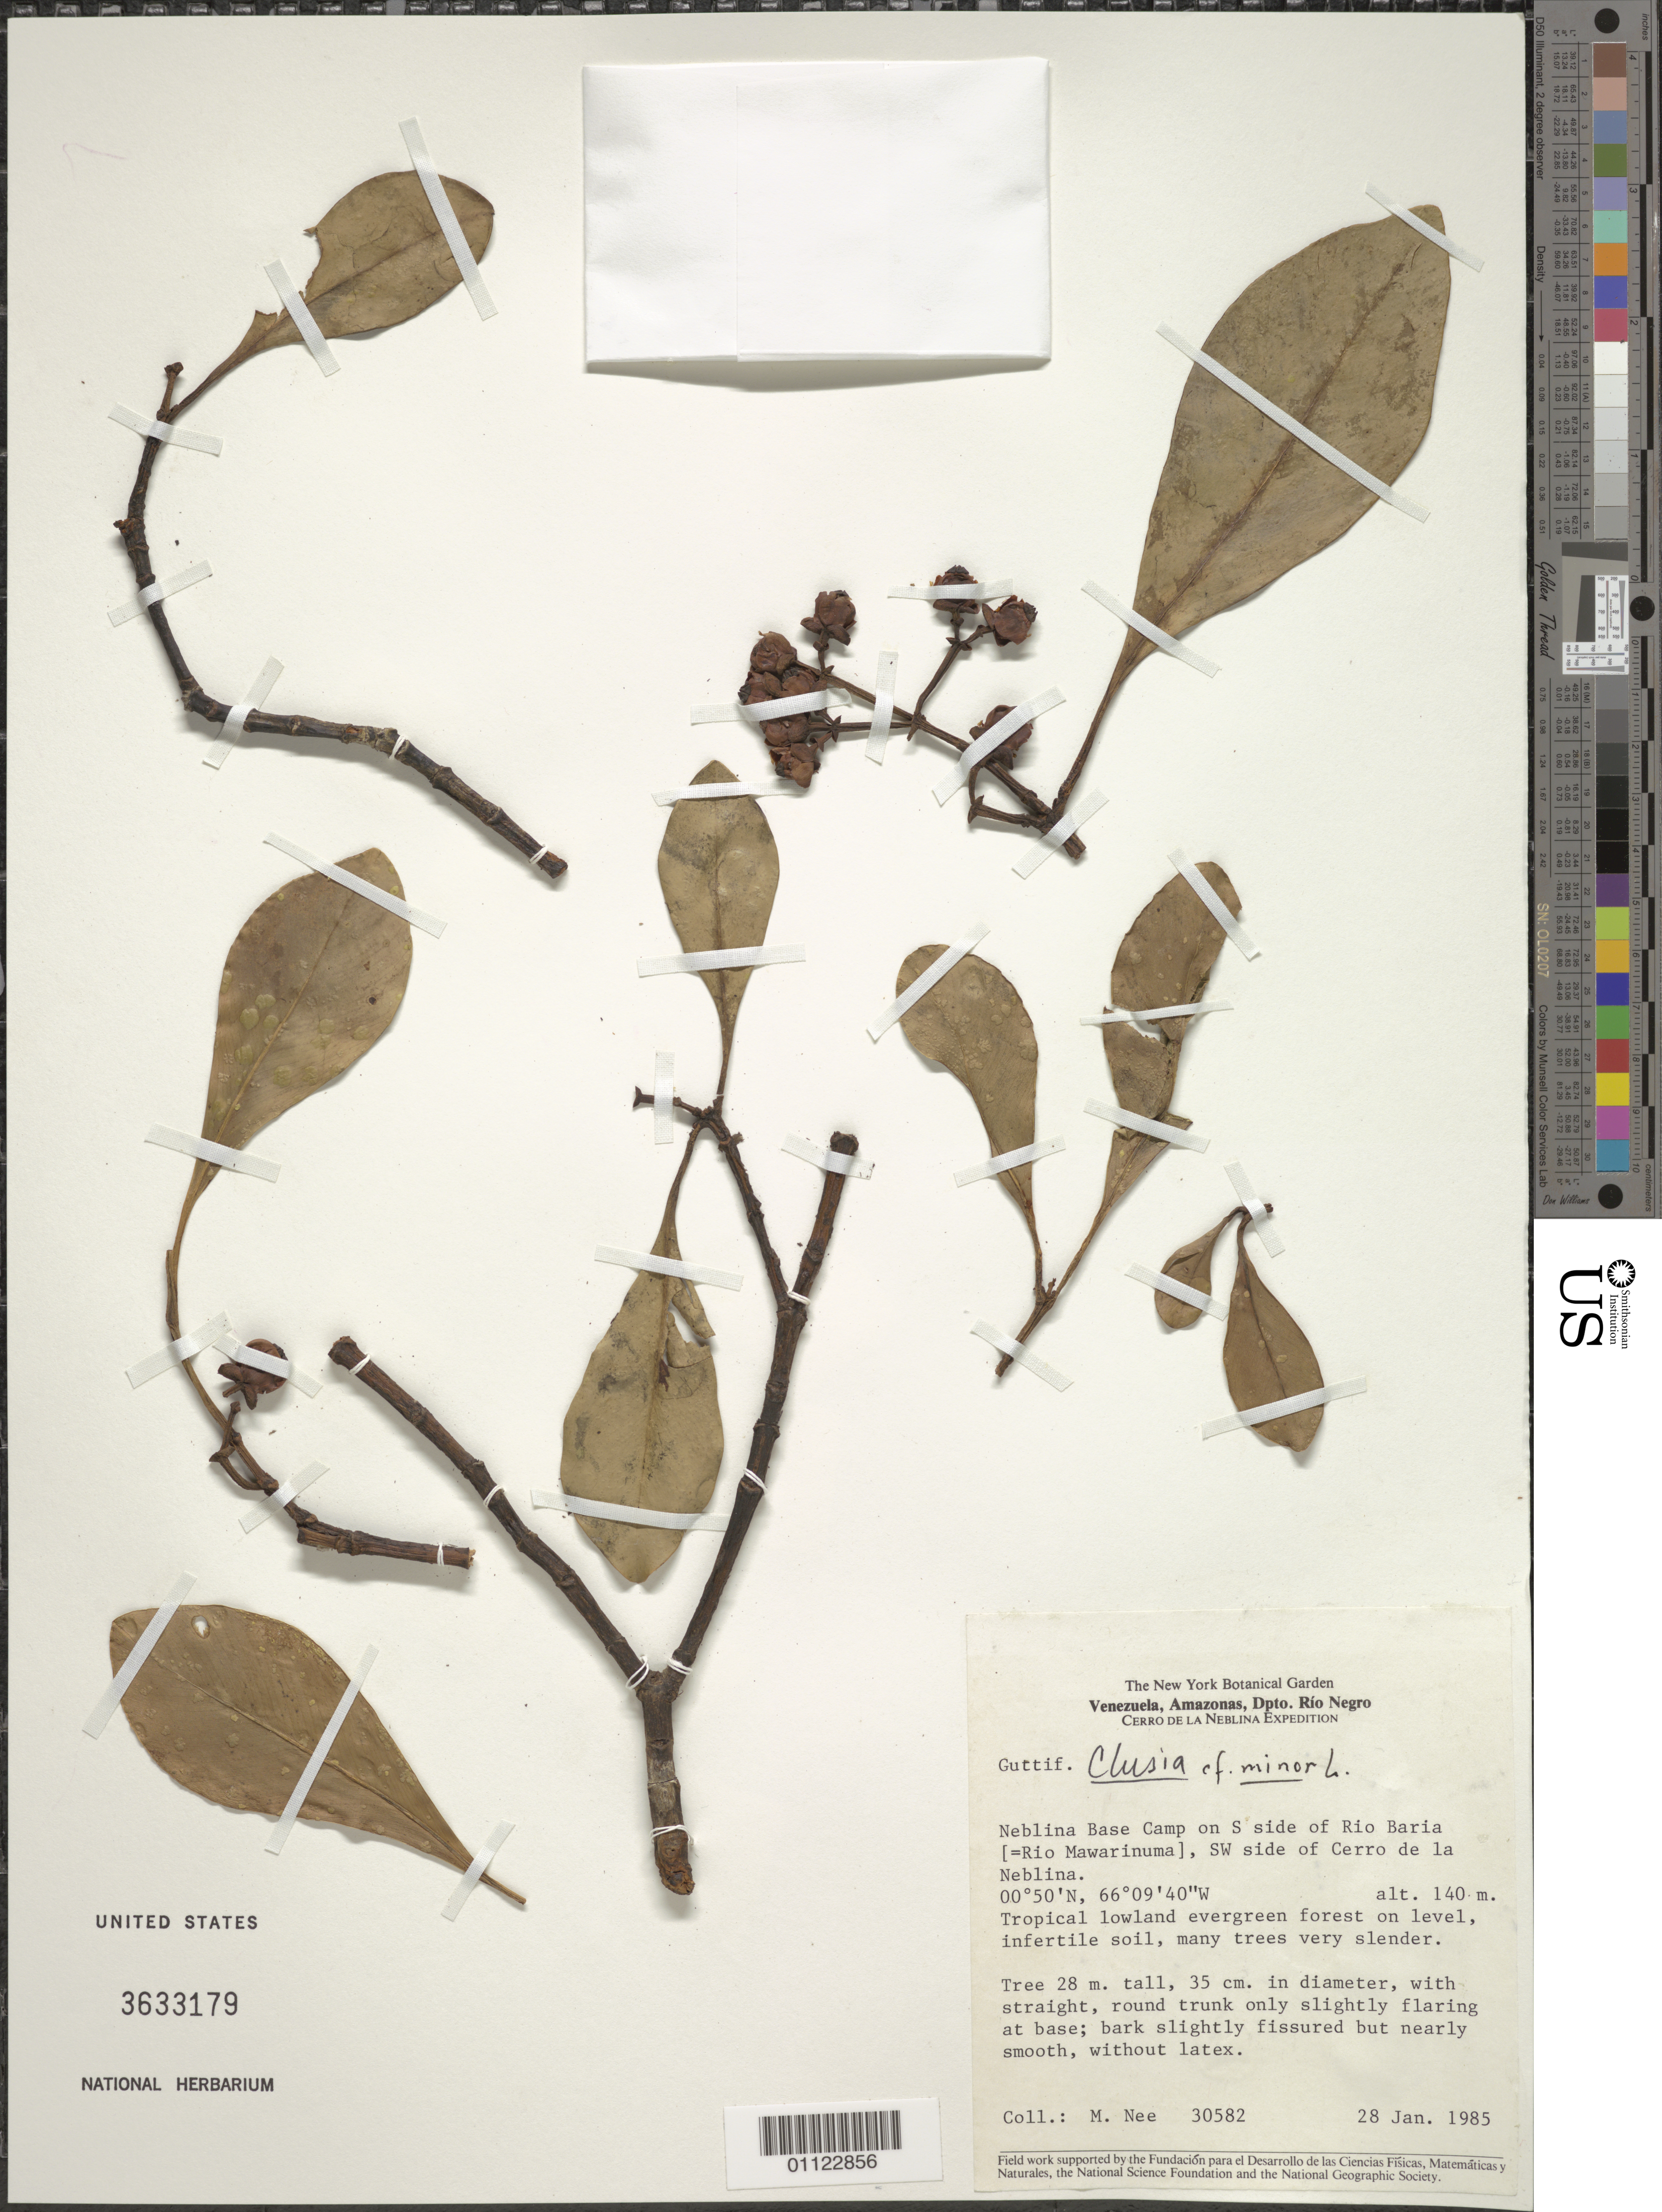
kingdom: Plantae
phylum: Tracheophyta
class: Magnoliopsida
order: Malpighiales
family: Clusiaceae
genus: Clusia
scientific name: Clusia minor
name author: L.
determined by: Taylor, Charlotte M.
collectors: M. Nee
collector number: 30582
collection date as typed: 28-Jan-85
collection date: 1985-01-28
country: Venezuela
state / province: Amazonas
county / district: Río Negro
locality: Neblina Base Camp, S of Río Baria (Río Mawarinuma), SW Cerro de la Neblina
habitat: Lowland evergreen tropical forest on level, infertile soil, many trees very slender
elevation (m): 140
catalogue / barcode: US 3633179